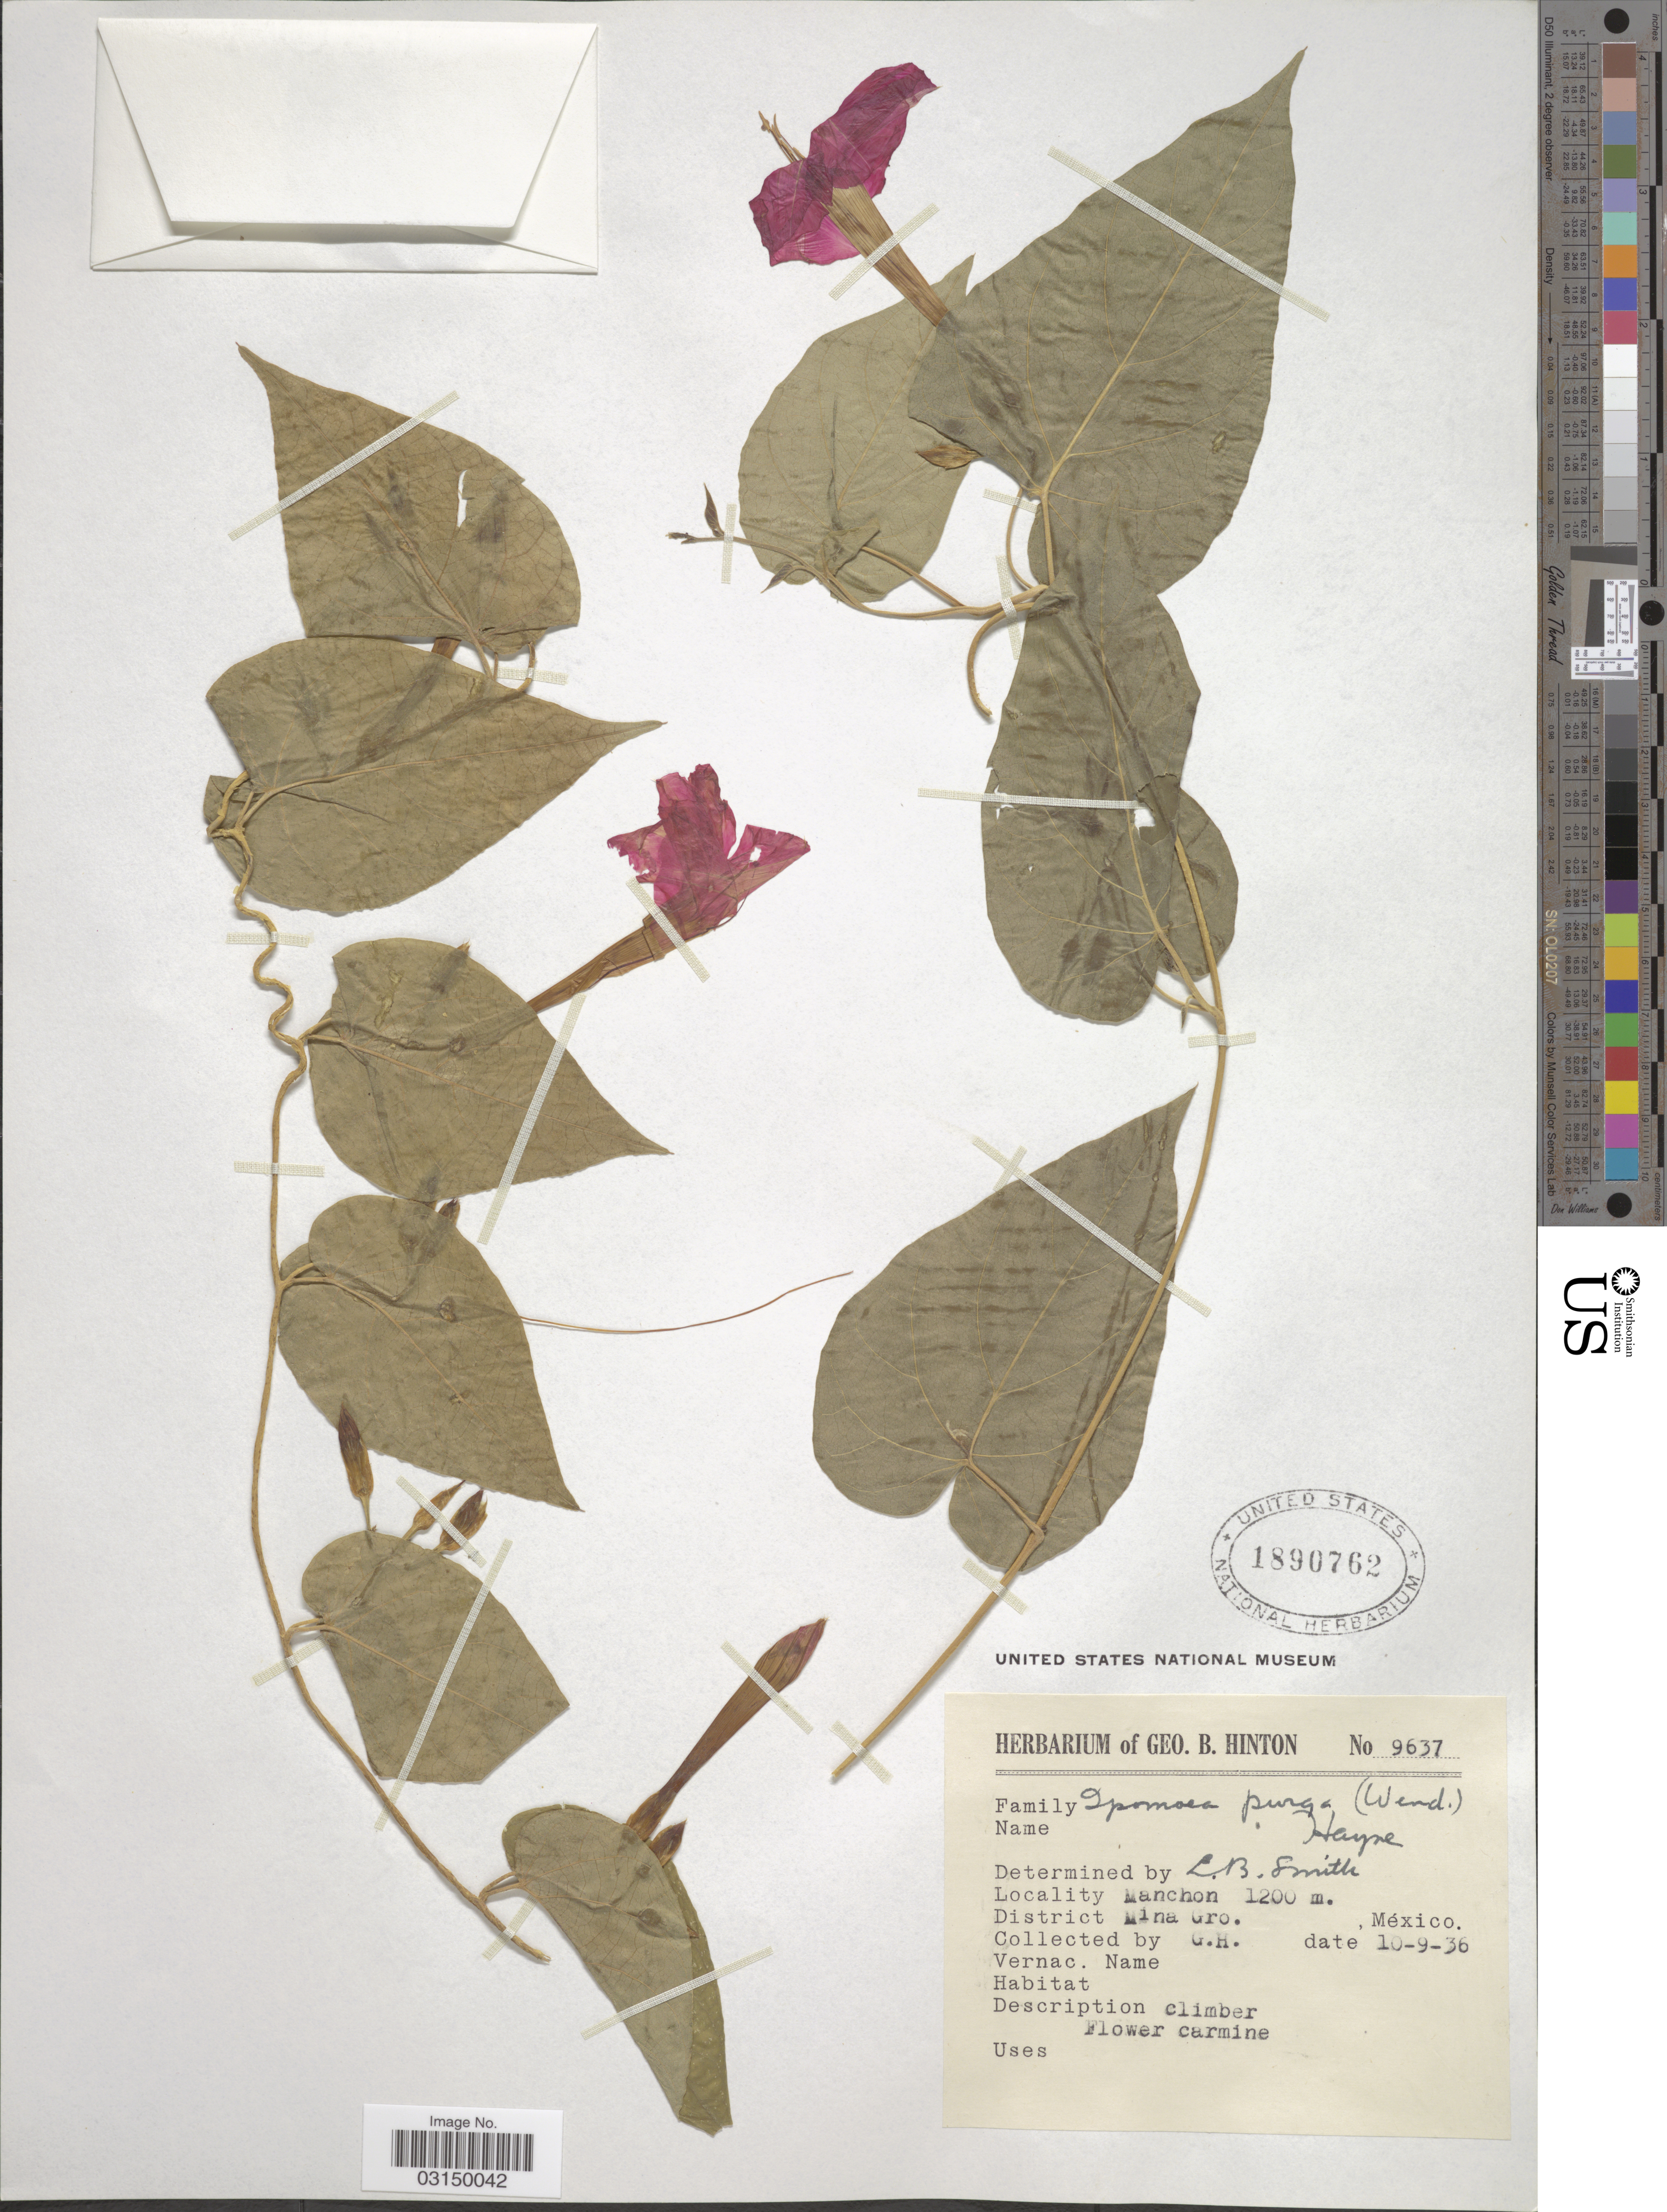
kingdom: Plantae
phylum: Tracheophyta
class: Magnoliopsida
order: Solanales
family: Convolvulaceae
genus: Ipomoea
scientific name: Ipomoea dumosa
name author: (Benth.) L.O. Williams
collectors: G. B. Hinton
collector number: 9637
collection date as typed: Transcribed d/m/y: 10/9/36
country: Mexico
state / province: Guerrero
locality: Manchon, District Mina.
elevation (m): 1200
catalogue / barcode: US 1890762